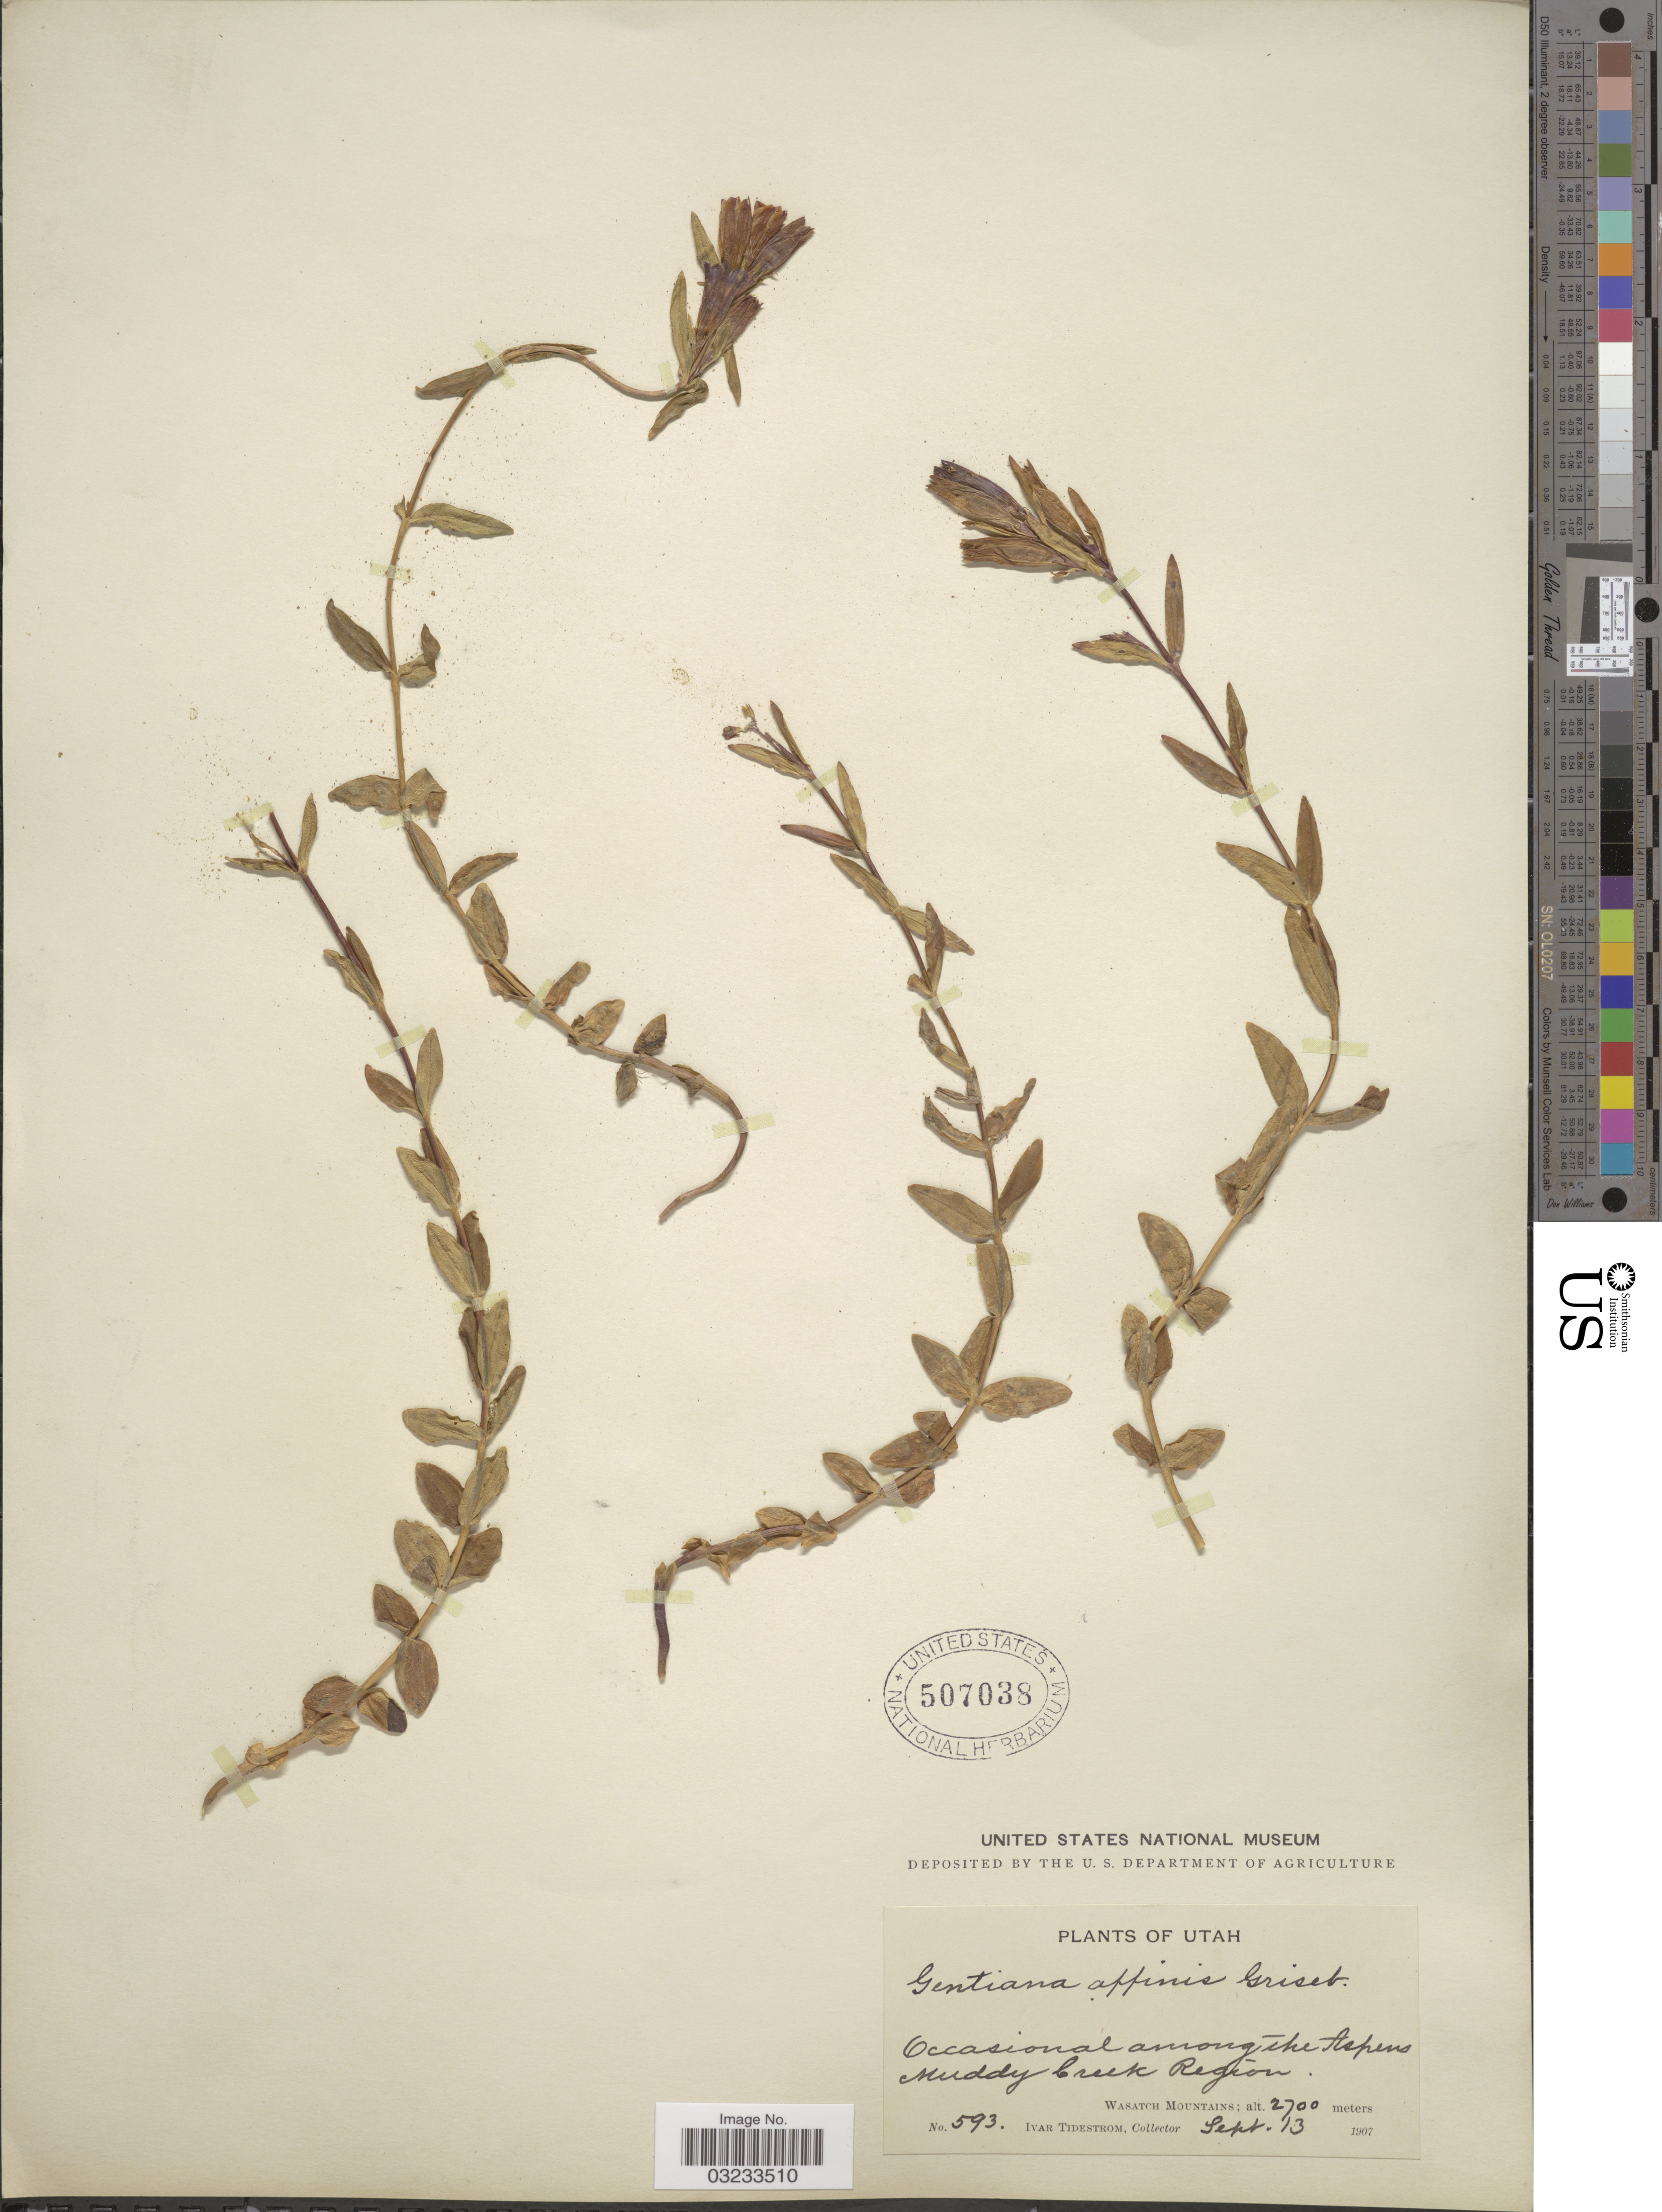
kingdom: Plantae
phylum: Tracheophyta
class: Magnoliopsida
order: Gentianales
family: Gentianaceae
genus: Gentiana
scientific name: Gentiana affinis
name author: Griseb.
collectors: I. F. Tidestrom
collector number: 593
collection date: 1907-09-13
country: United States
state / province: Utah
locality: Among the Aspens Muddy Creek Region. Wasatch Mountains.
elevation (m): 2700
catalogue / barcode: US 507038